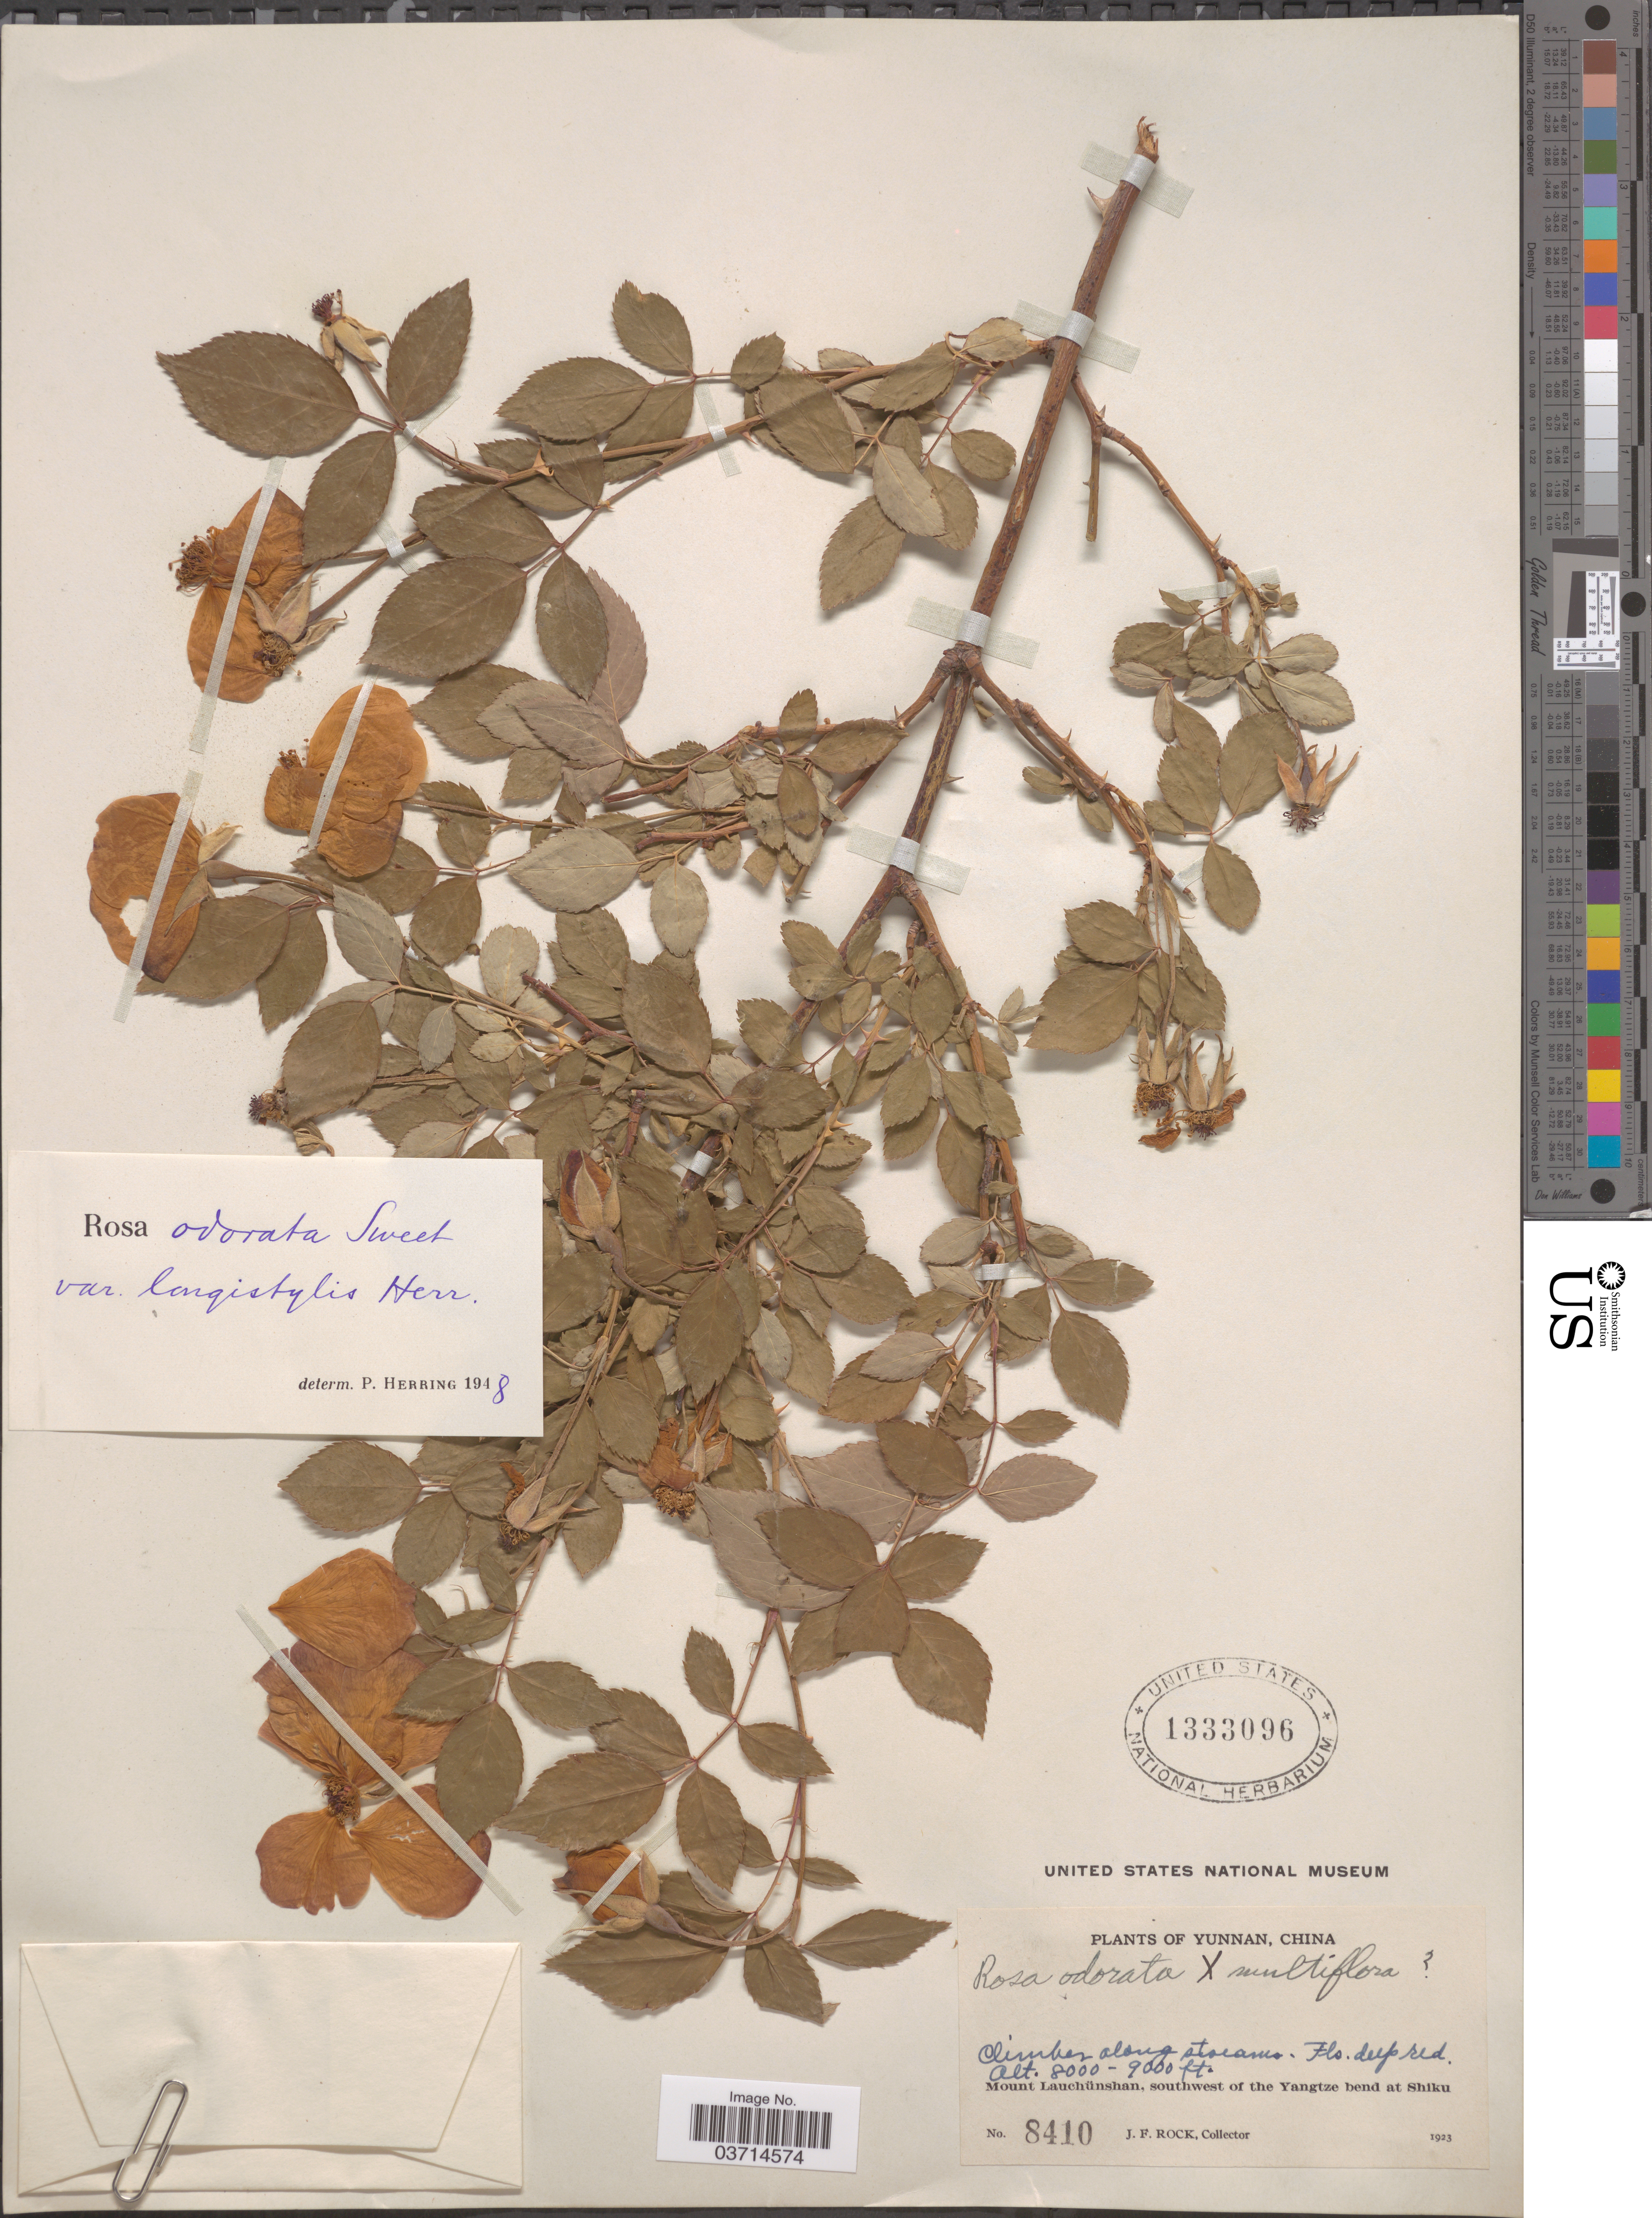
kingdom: Plantae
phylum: Tracheophyta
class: Magnoliopsida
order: Rosales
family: Rosaceae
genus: Rosa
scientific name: Rosa × odorata var. longistylis P. Herring ined.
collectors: J. Rock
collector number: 8410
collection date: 1923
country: China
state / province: Yunnan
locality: Mount Lauchünshan, southwest of the Yangtze bend at Shiku.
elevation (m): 2438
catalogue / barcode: US 1333096